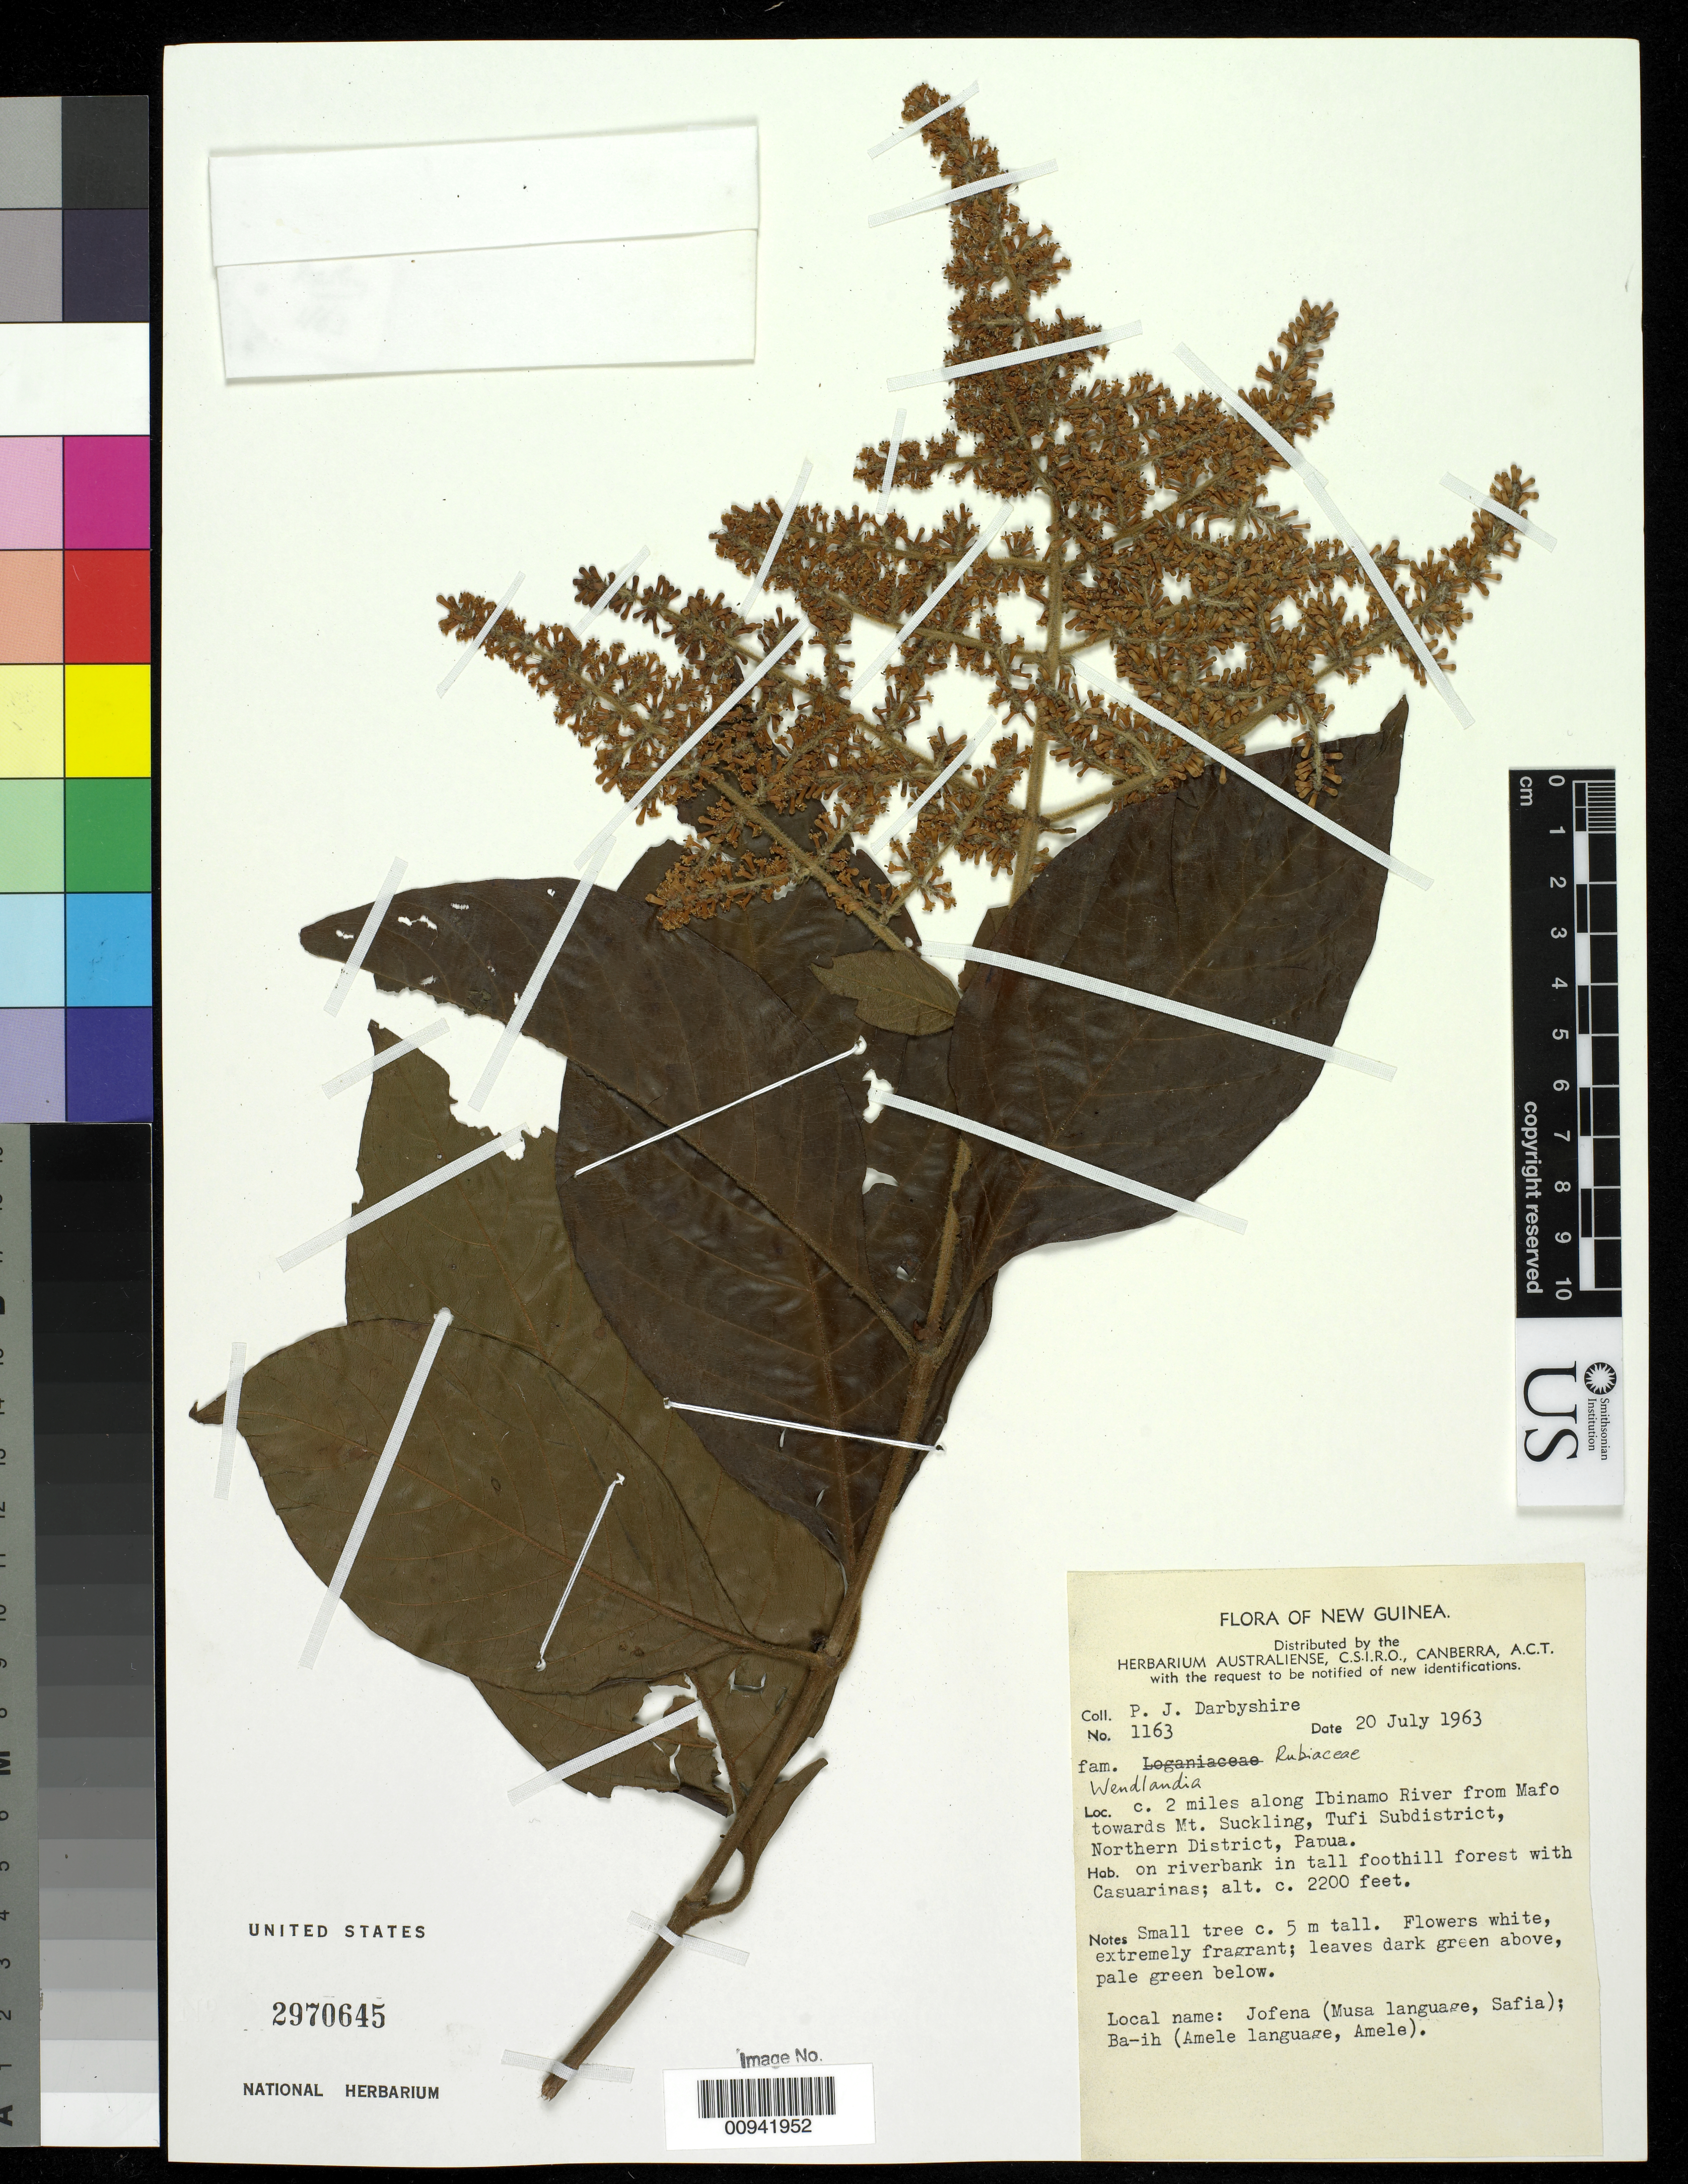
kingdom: Plantae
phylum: Tracheophyta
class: Magnoliopsida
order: Gentianales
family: Rubiaceae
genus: Wendlandia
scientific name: Wendlandia sp.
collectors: P. Darbyshire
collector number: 1163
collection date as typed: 19 Jul 1963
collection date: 1963-07-19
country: Papua New Guinea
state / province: Northern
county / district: Tufi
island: New Guinea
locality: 2 miles along Ibinimo River from Mafo towards Mt. Suckling, Tufi Subdistrict, Northern District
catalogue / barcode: US 2970645